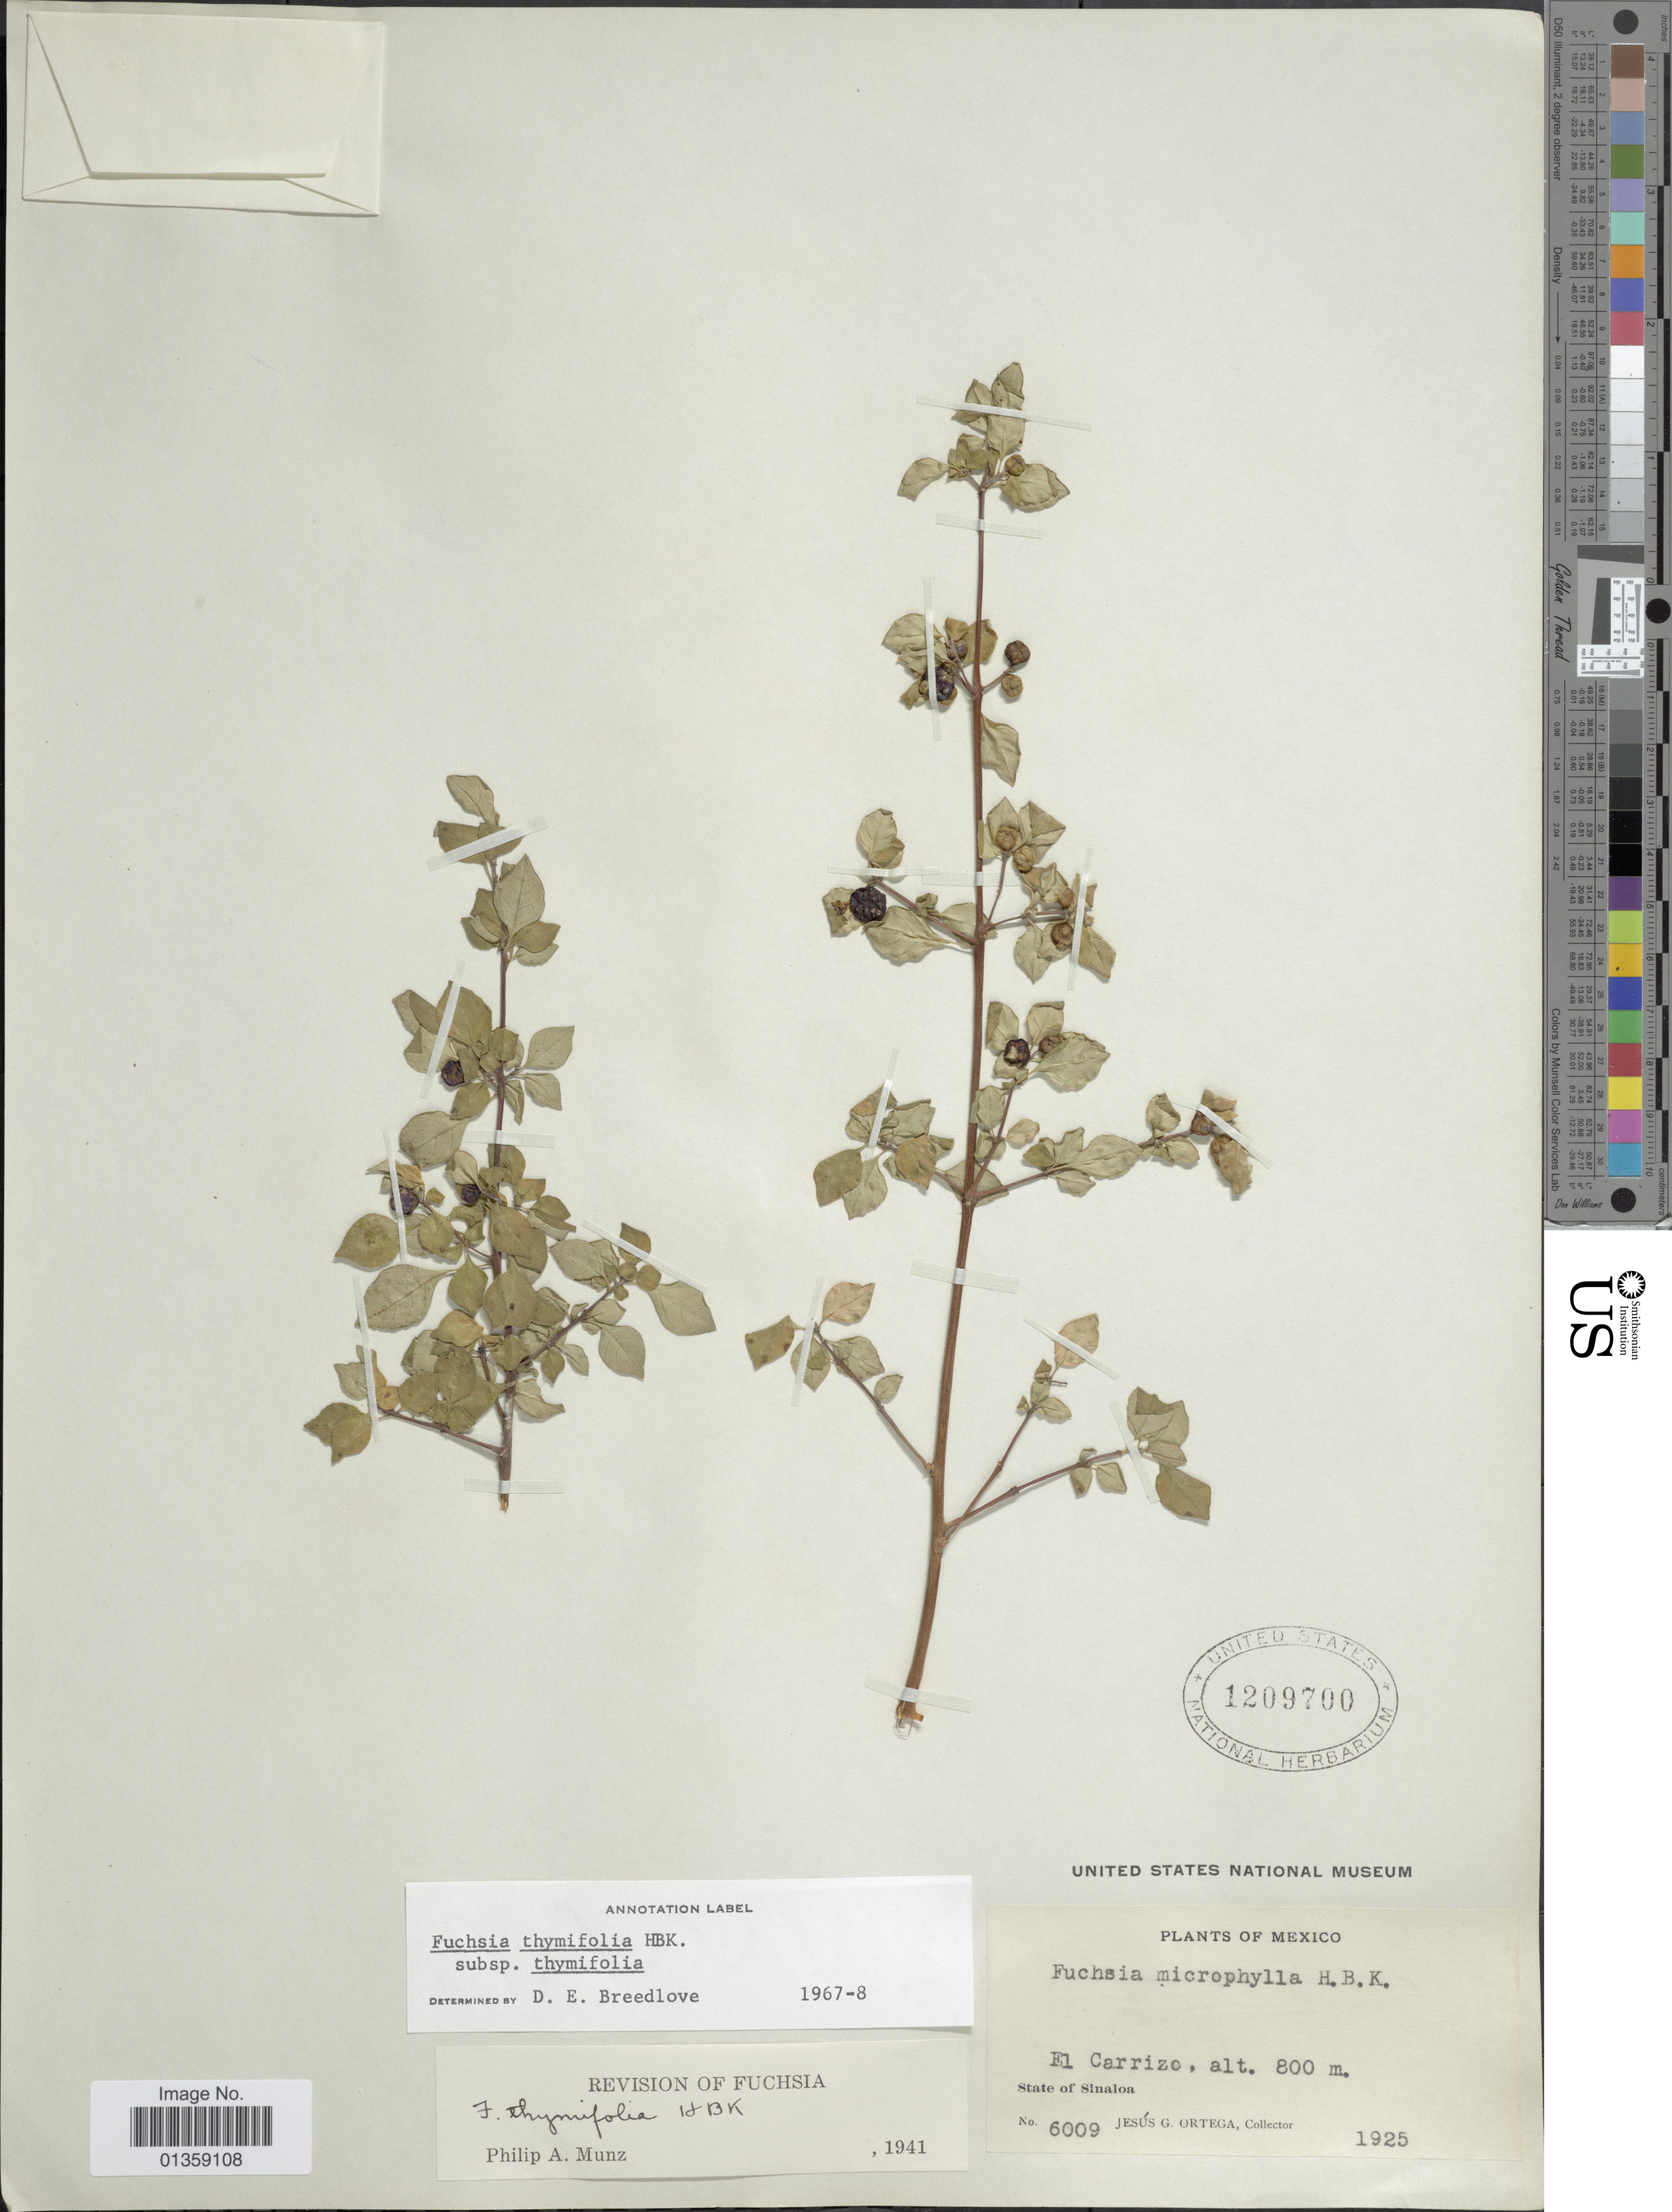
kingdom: Plantae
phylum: Tracheophyta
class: Magnoliopsida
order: Myrtales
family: Onagraceae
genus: Fuchsia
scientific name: Fuchsia thymifolia subsp. thymifolia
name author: Kunth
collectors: J. Ortega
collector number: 6009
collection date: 1925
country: Mexico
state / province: Sinaloa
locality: El Carrizo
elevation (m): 800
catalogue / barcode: US 1209700